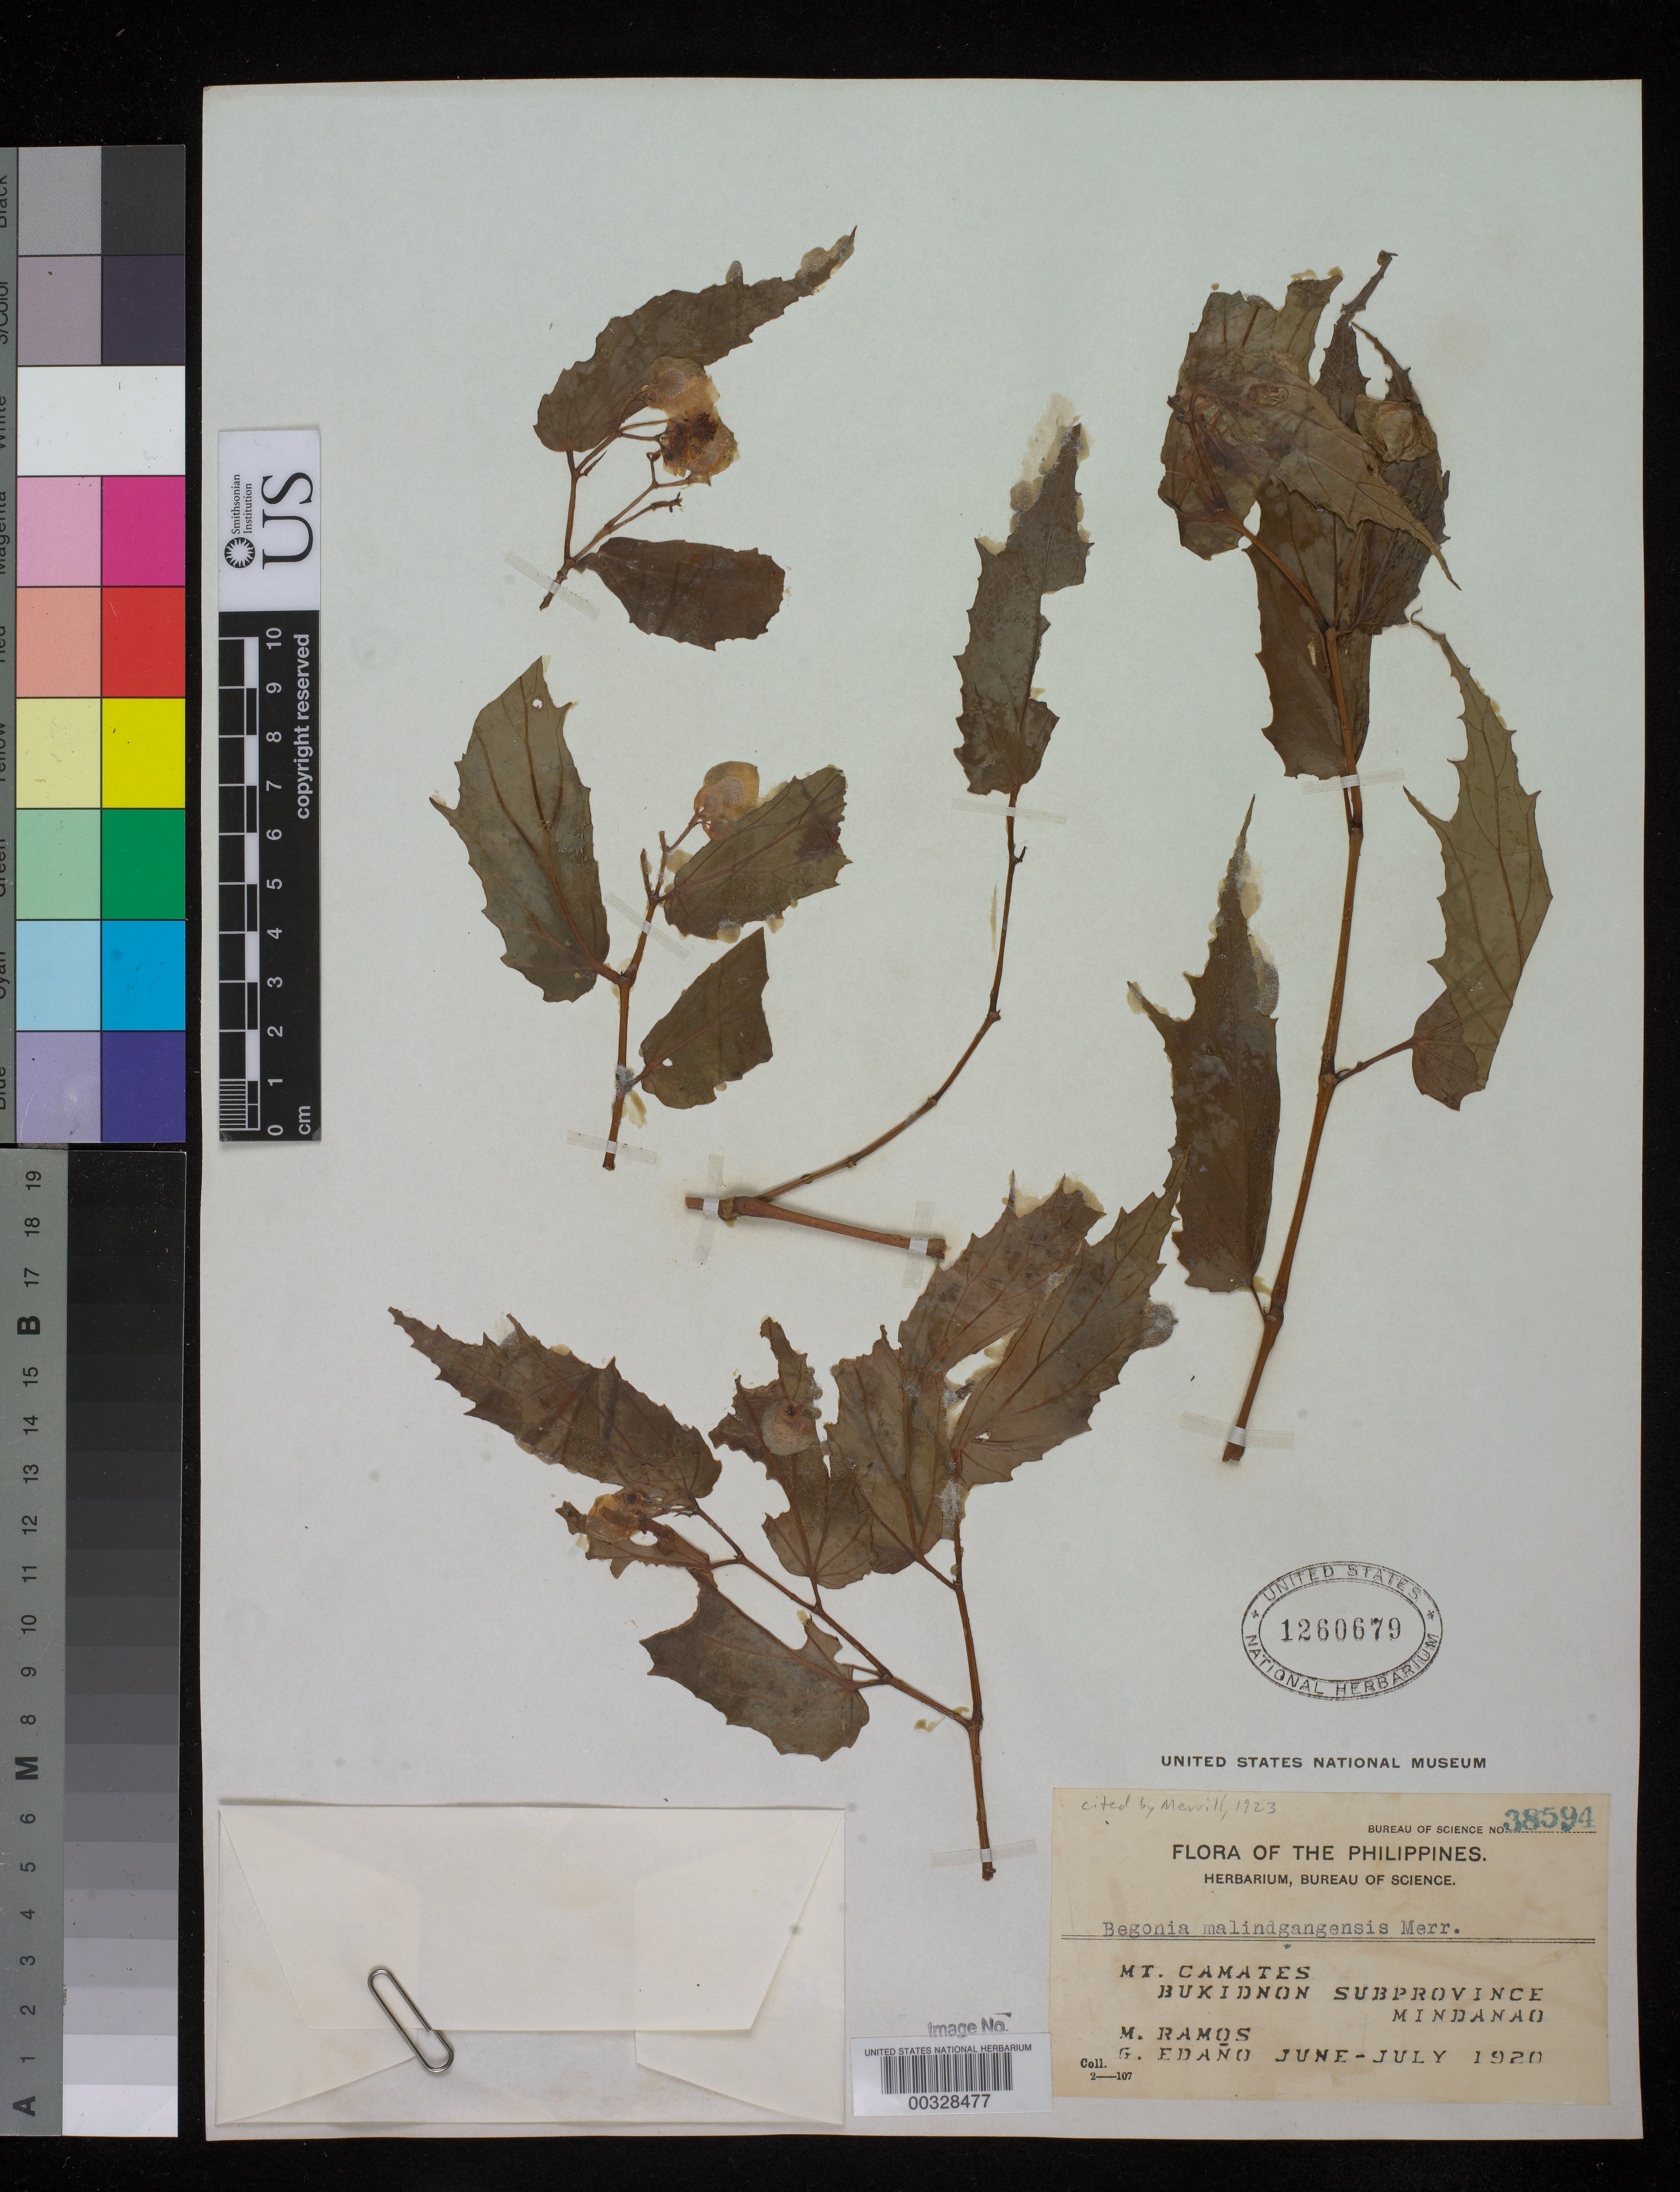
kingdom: Plantae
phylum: Tracheophyta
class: Magnoliopsida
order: Cucurbitales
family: Begoniaceae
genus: Begonia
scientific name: Begonia malindangensis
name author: Merr.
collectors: M. Ramos & G. E. Edaño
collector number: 38594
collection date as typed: Jun 1920 to -- Jul 1920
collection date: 1920-06/1920-07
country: Philippines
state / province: Northern Mindanao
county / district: Bukidnon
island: Mindanao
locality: Mt. camates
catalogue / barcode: US 1260679